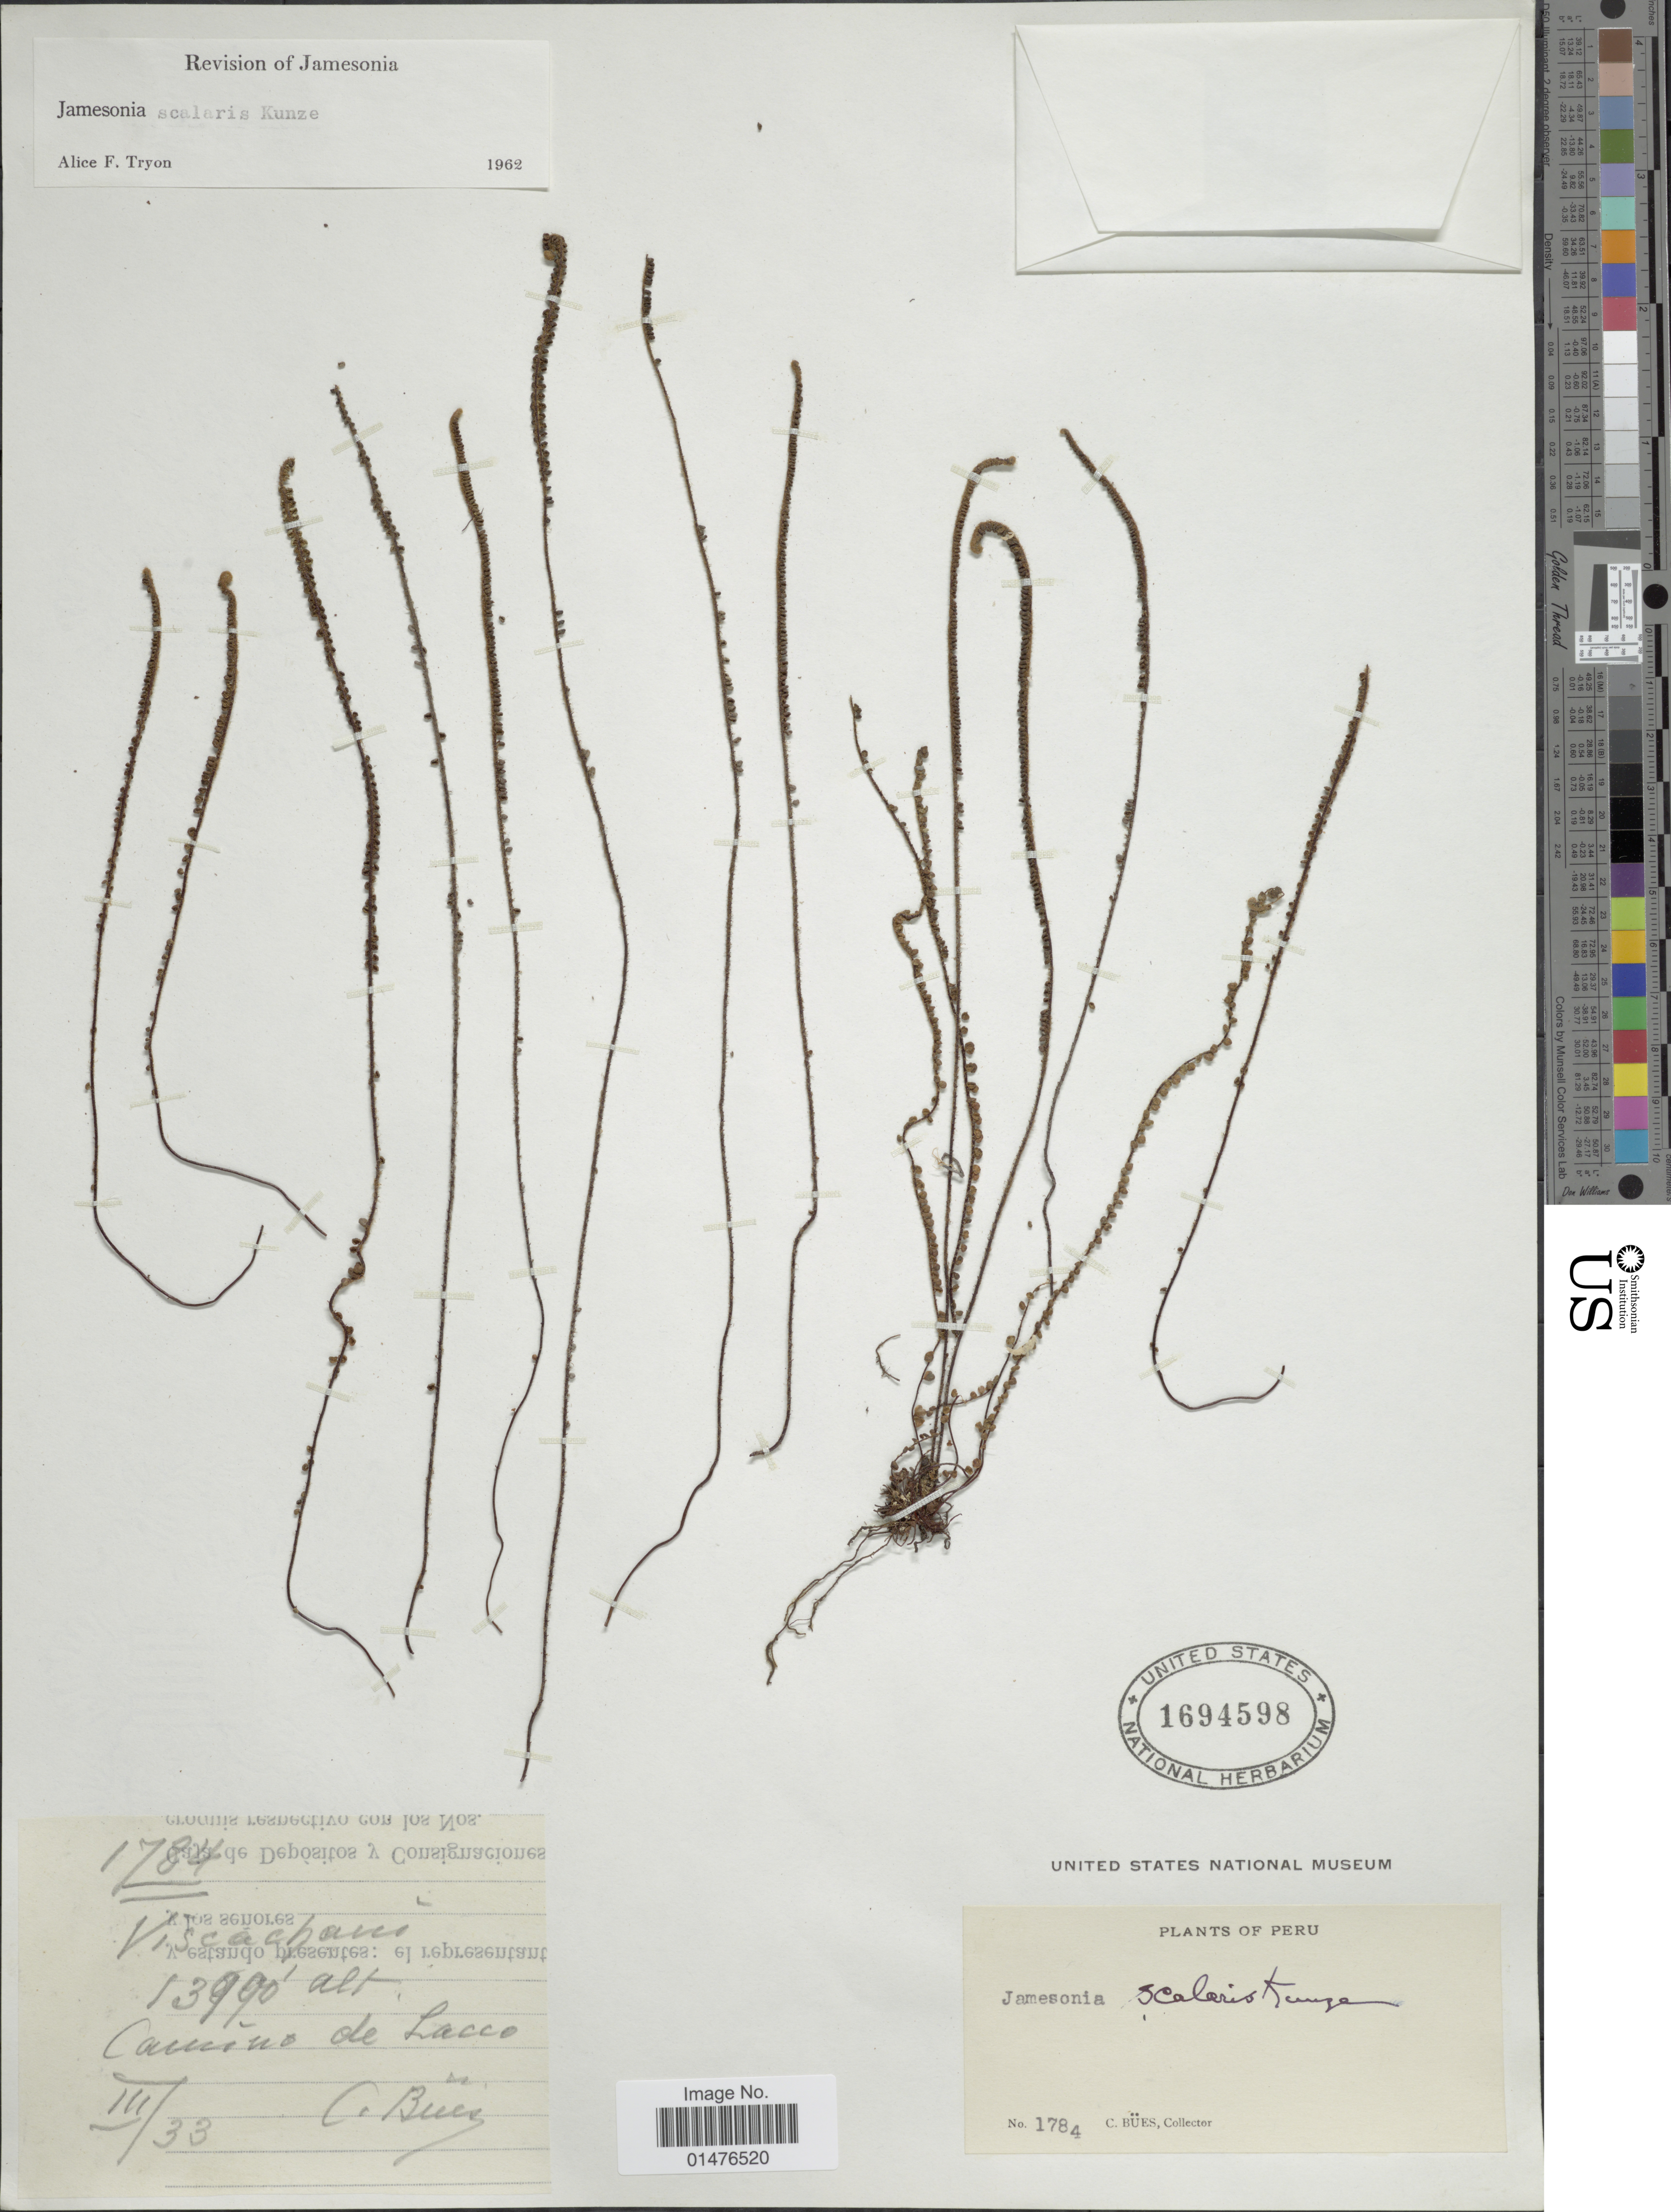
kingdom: Plantae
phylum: Tracheophyta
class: Polypodiopsida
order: Polypodiales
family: Pteridaceae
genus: Jamesonia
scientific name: Jamesonia scalaris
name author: Kunze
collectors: C. Bues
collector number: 1784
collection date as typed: Transcribed d/m/y: /3/33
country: Peru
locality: Viscachani. Caucino de Lacco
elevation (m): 4264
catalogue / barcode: US 1694598